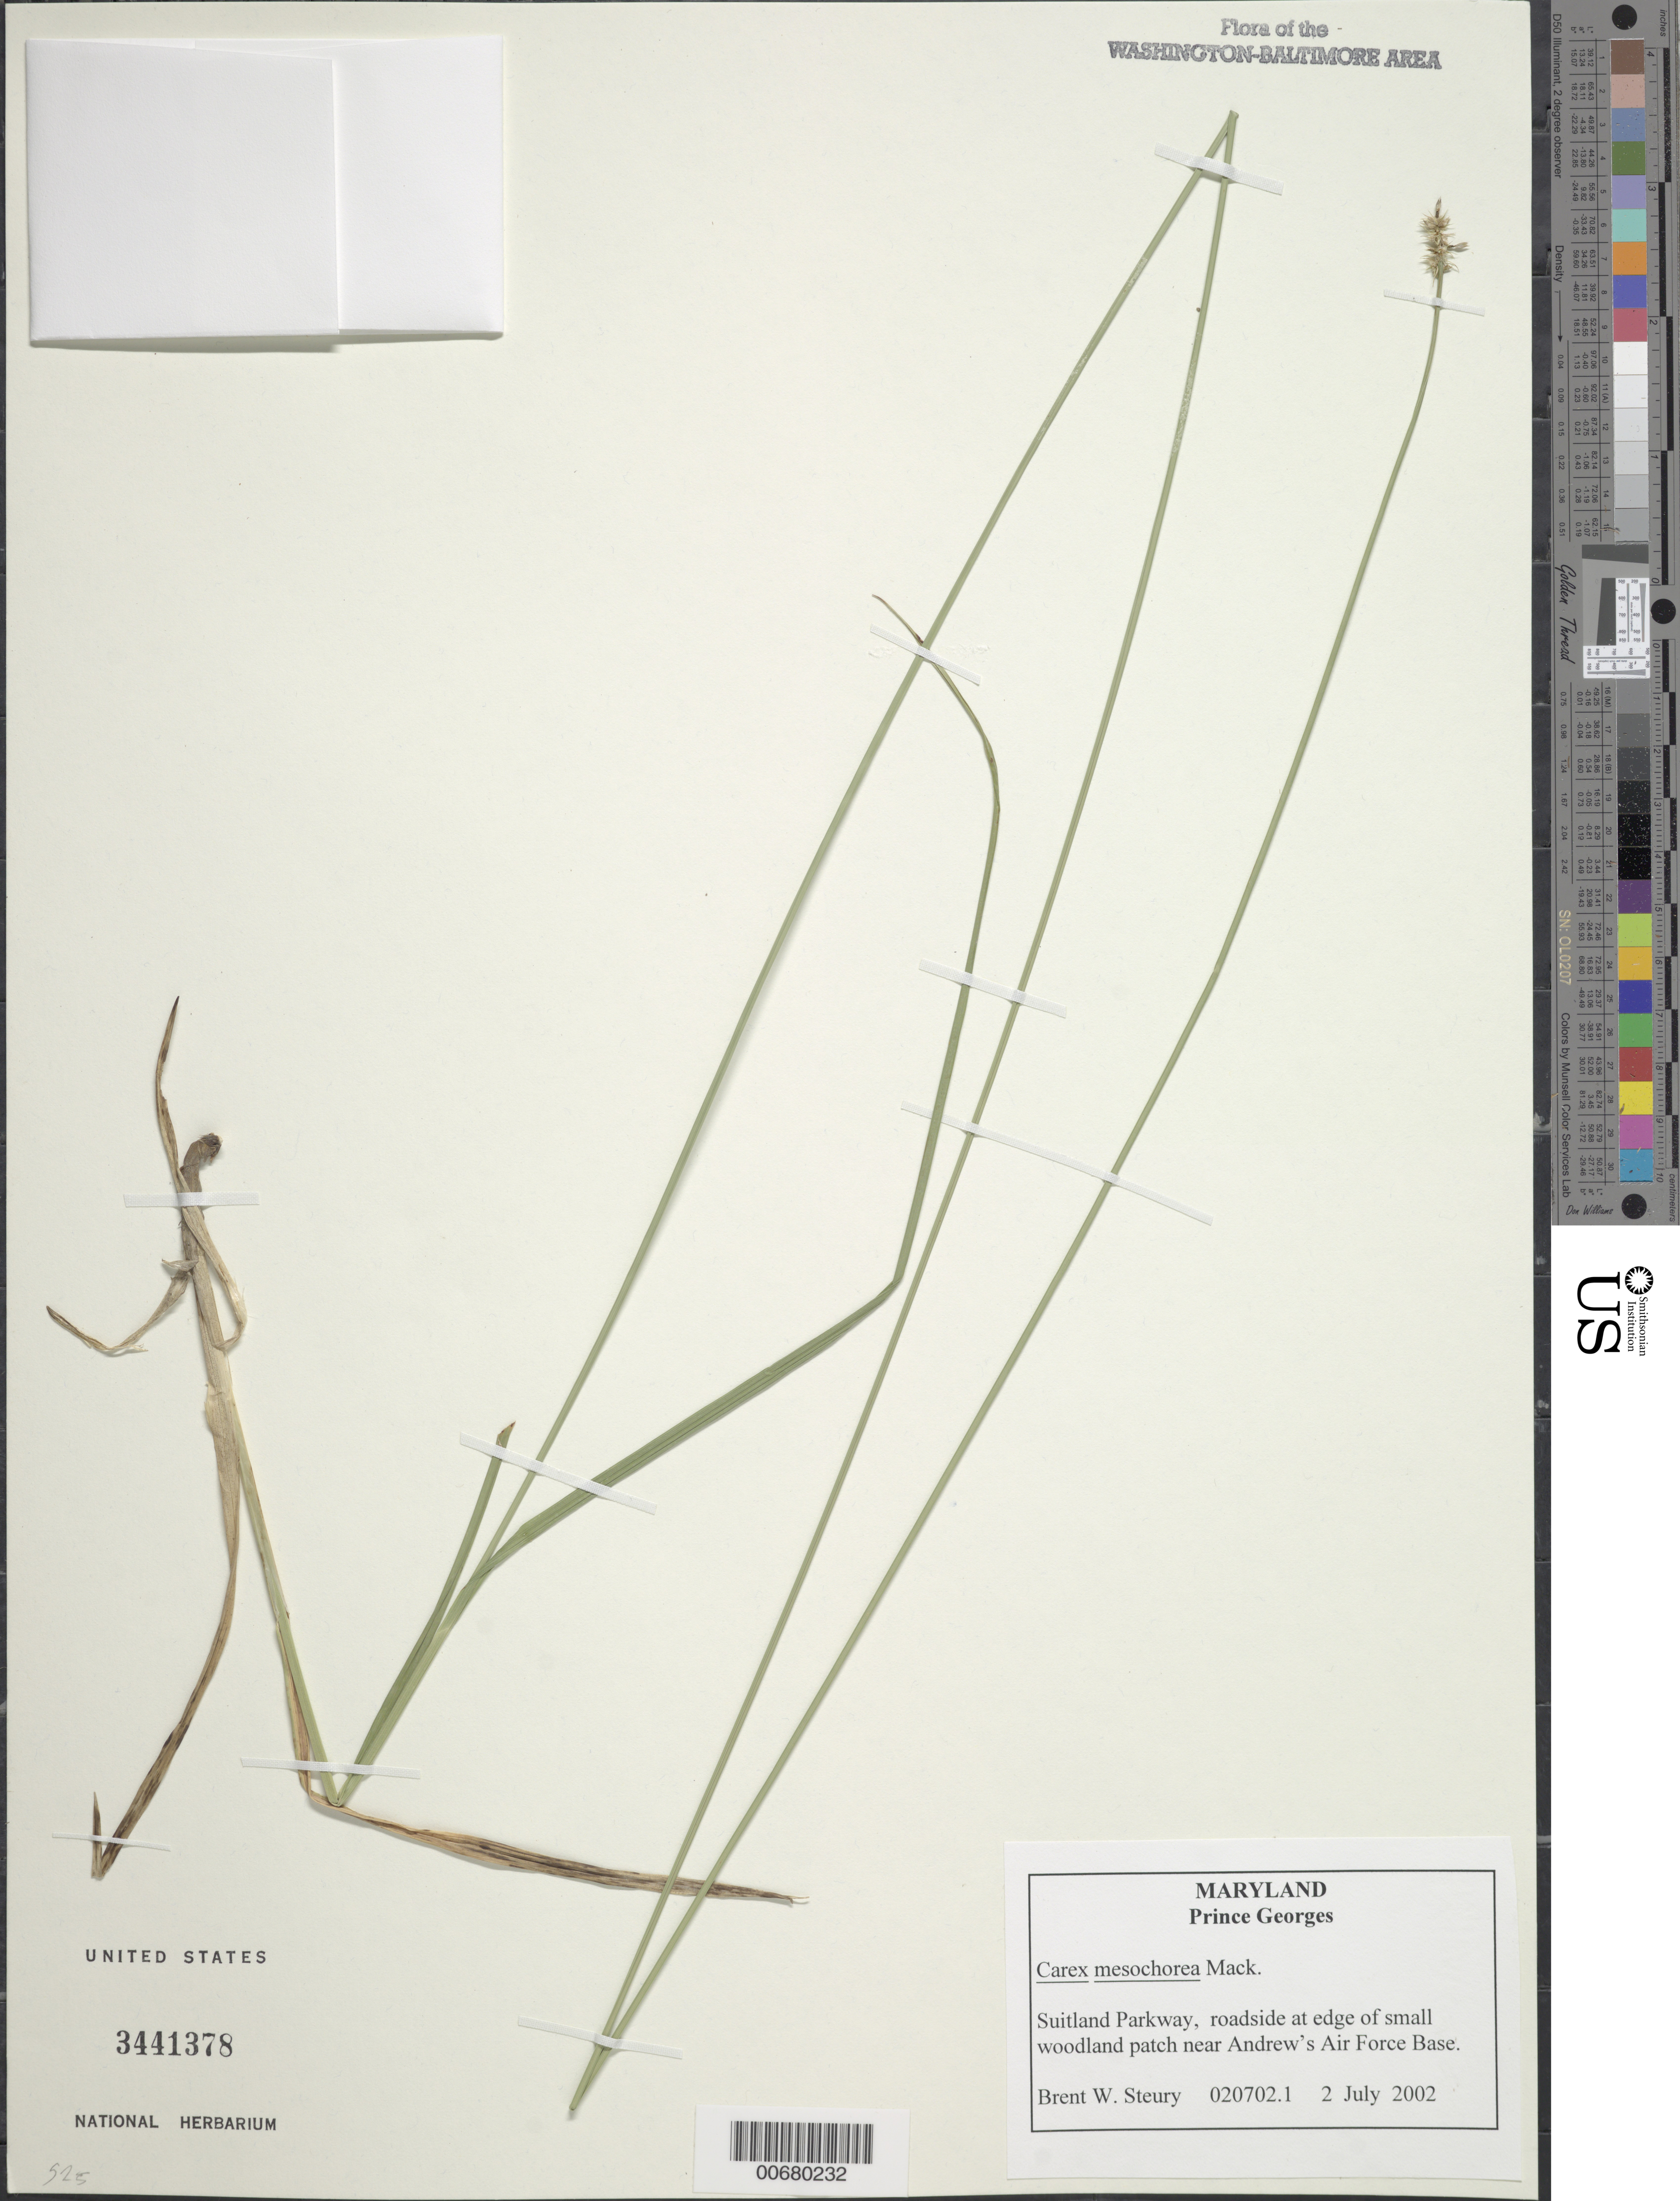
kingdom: Plantae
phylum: Tracheophyta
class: Liliopsida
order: Poales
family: Cyperaceae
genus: Carex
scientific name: Carex mesochorea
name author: Mack.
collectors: B. Steury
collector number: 020702.1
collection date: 2002-07-02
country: United States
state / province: Maryland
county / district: Prince George's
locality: Suitland Parkway, near Andrew's Air Force Base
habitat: roadside at edge of small woodland patch.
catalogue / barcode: US 3441378